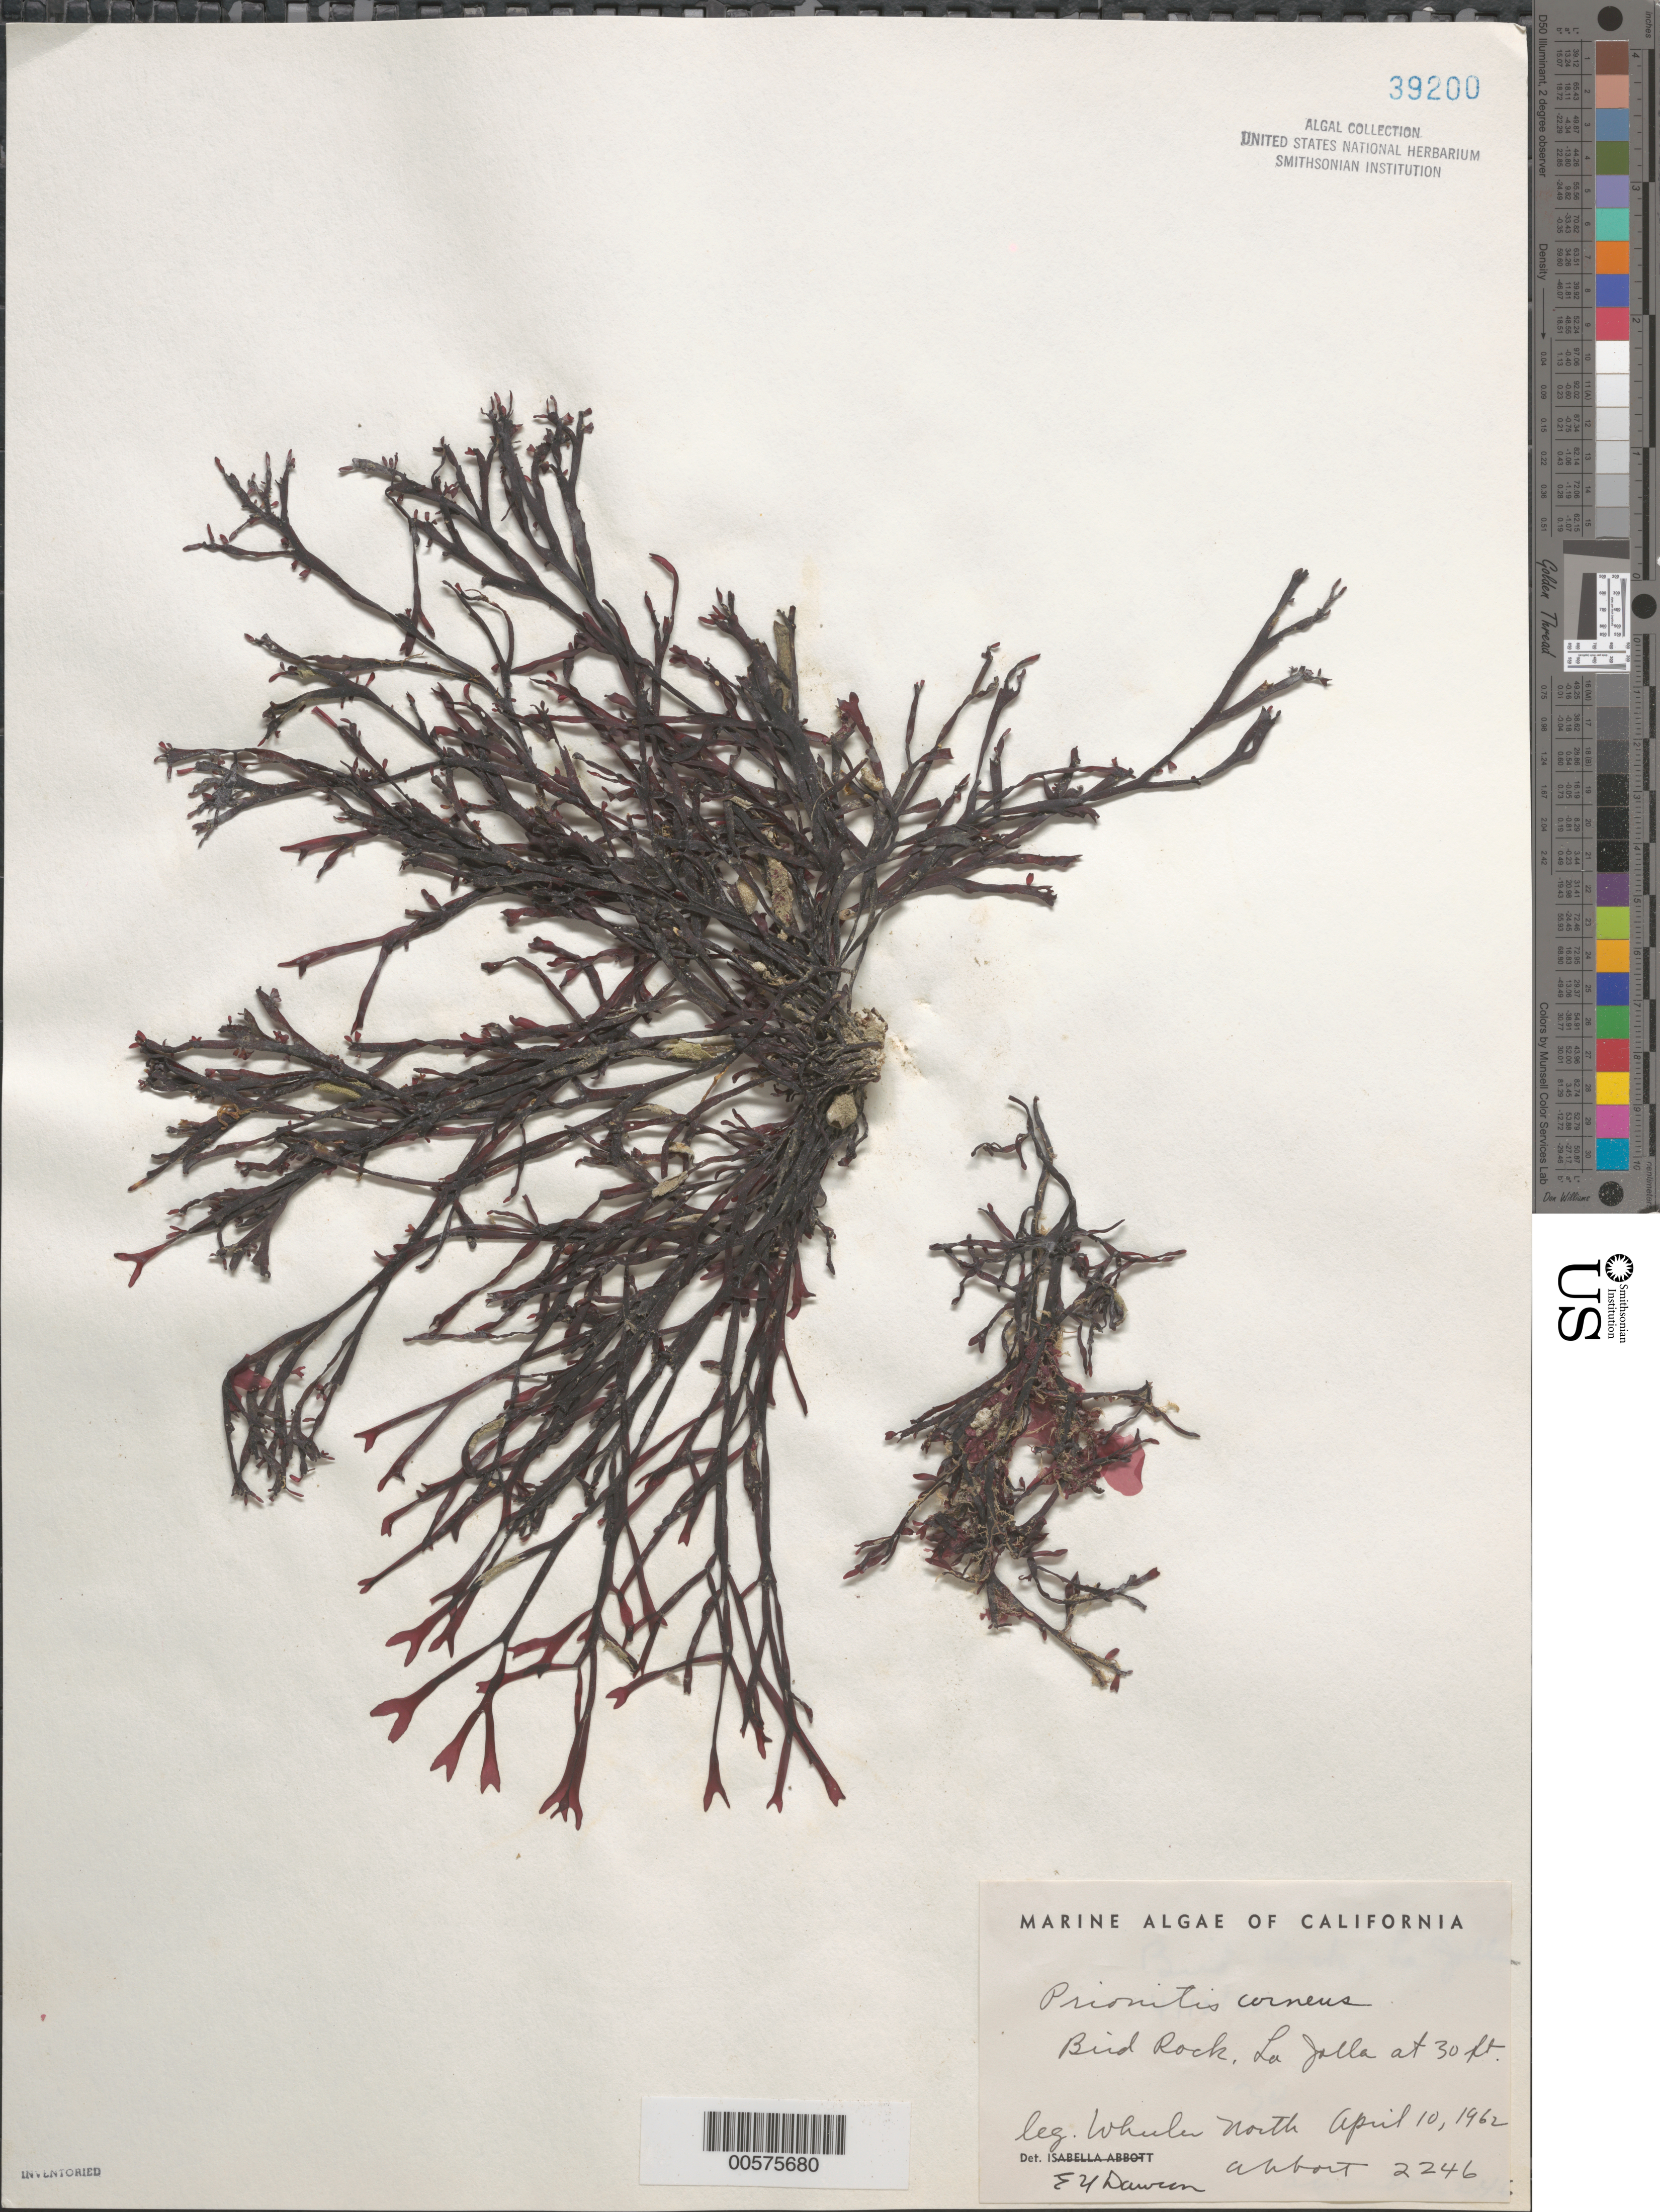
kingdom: Plantae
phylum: Rhodophyta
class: Florideophyceae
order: Halymeniales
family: Halymeniaceae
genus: Grateloupia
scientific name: Grateloupia cornea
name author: Okamura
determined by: Algae name updating Project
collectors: W. North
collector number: IAA 2246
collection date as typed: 10 Apr 1962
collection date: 1962-04-10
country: United States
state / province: California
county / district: San Diego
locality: Bird Rock, La Jolla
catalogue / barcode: US 39200